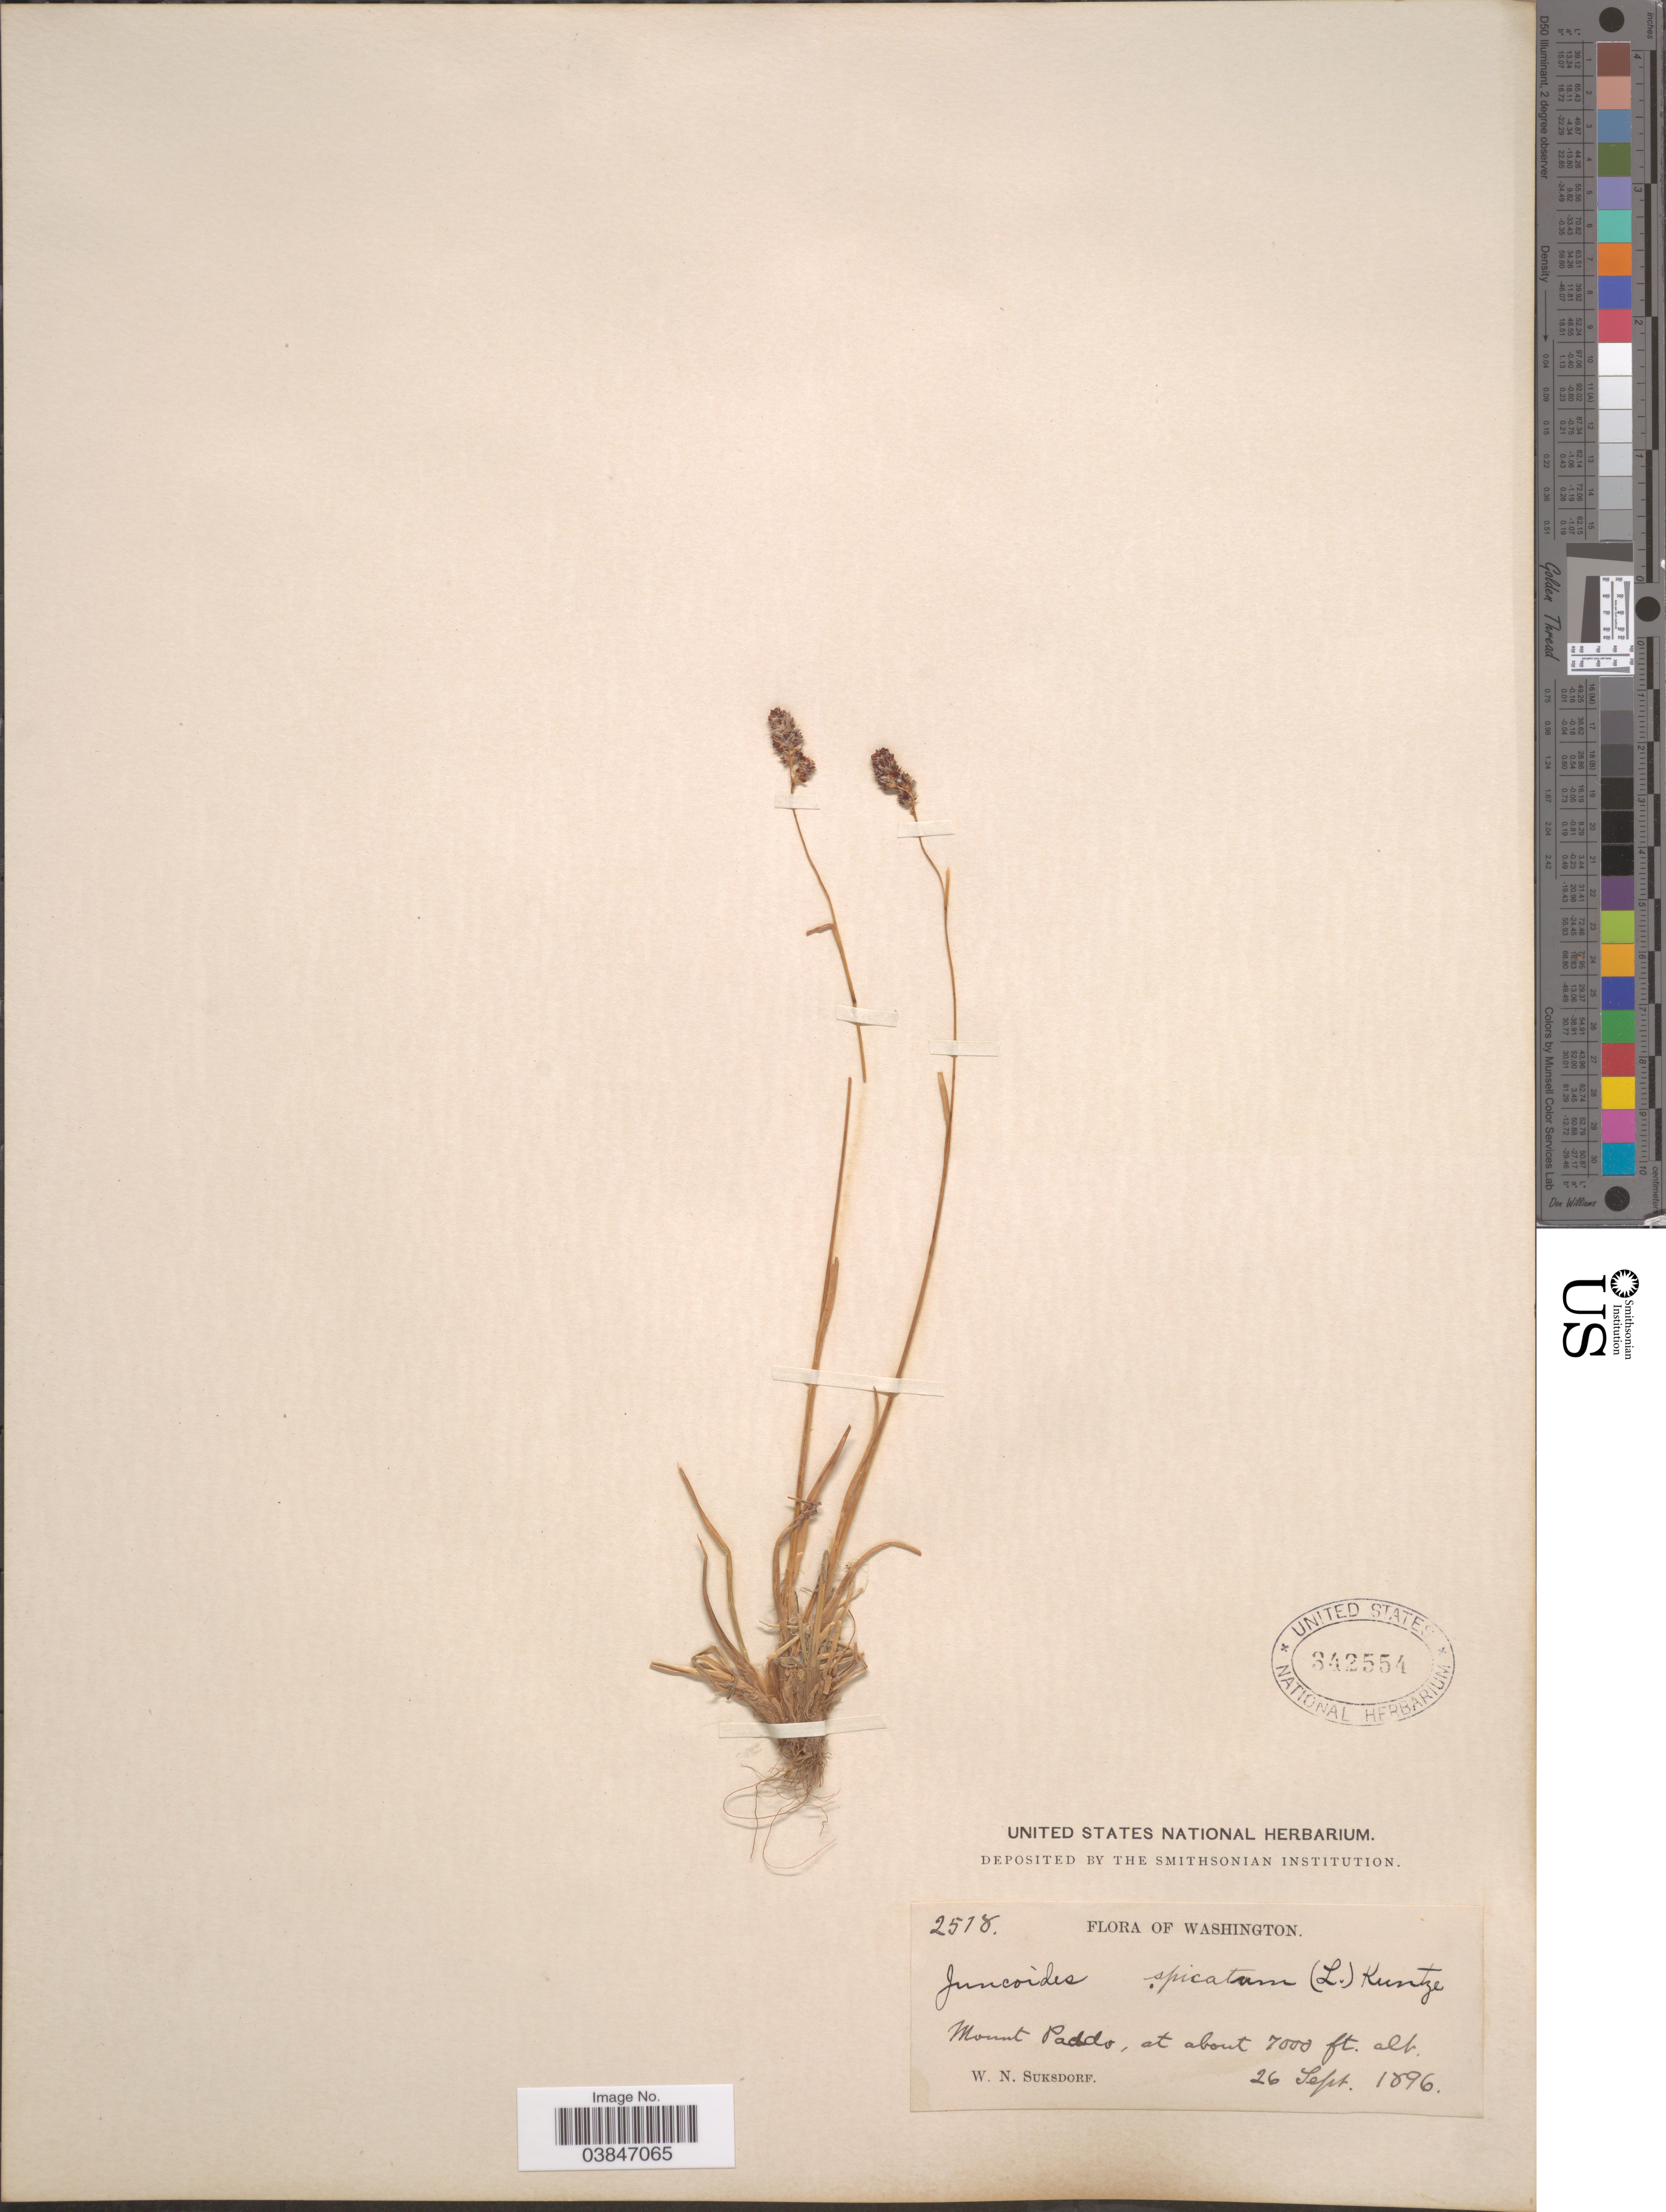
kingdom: Plantae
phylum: Tracheophyta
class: Liliopsida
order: Poales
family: Juncaceae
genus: Luzula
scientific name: Luzula spicata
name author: (L.) DC.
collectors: W. N. Suksdorf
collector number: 2578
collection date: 1896-09-26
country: United States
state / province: Washington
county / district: Skamania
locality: Mount Paddo.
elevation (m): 2134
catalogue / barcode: US 342554